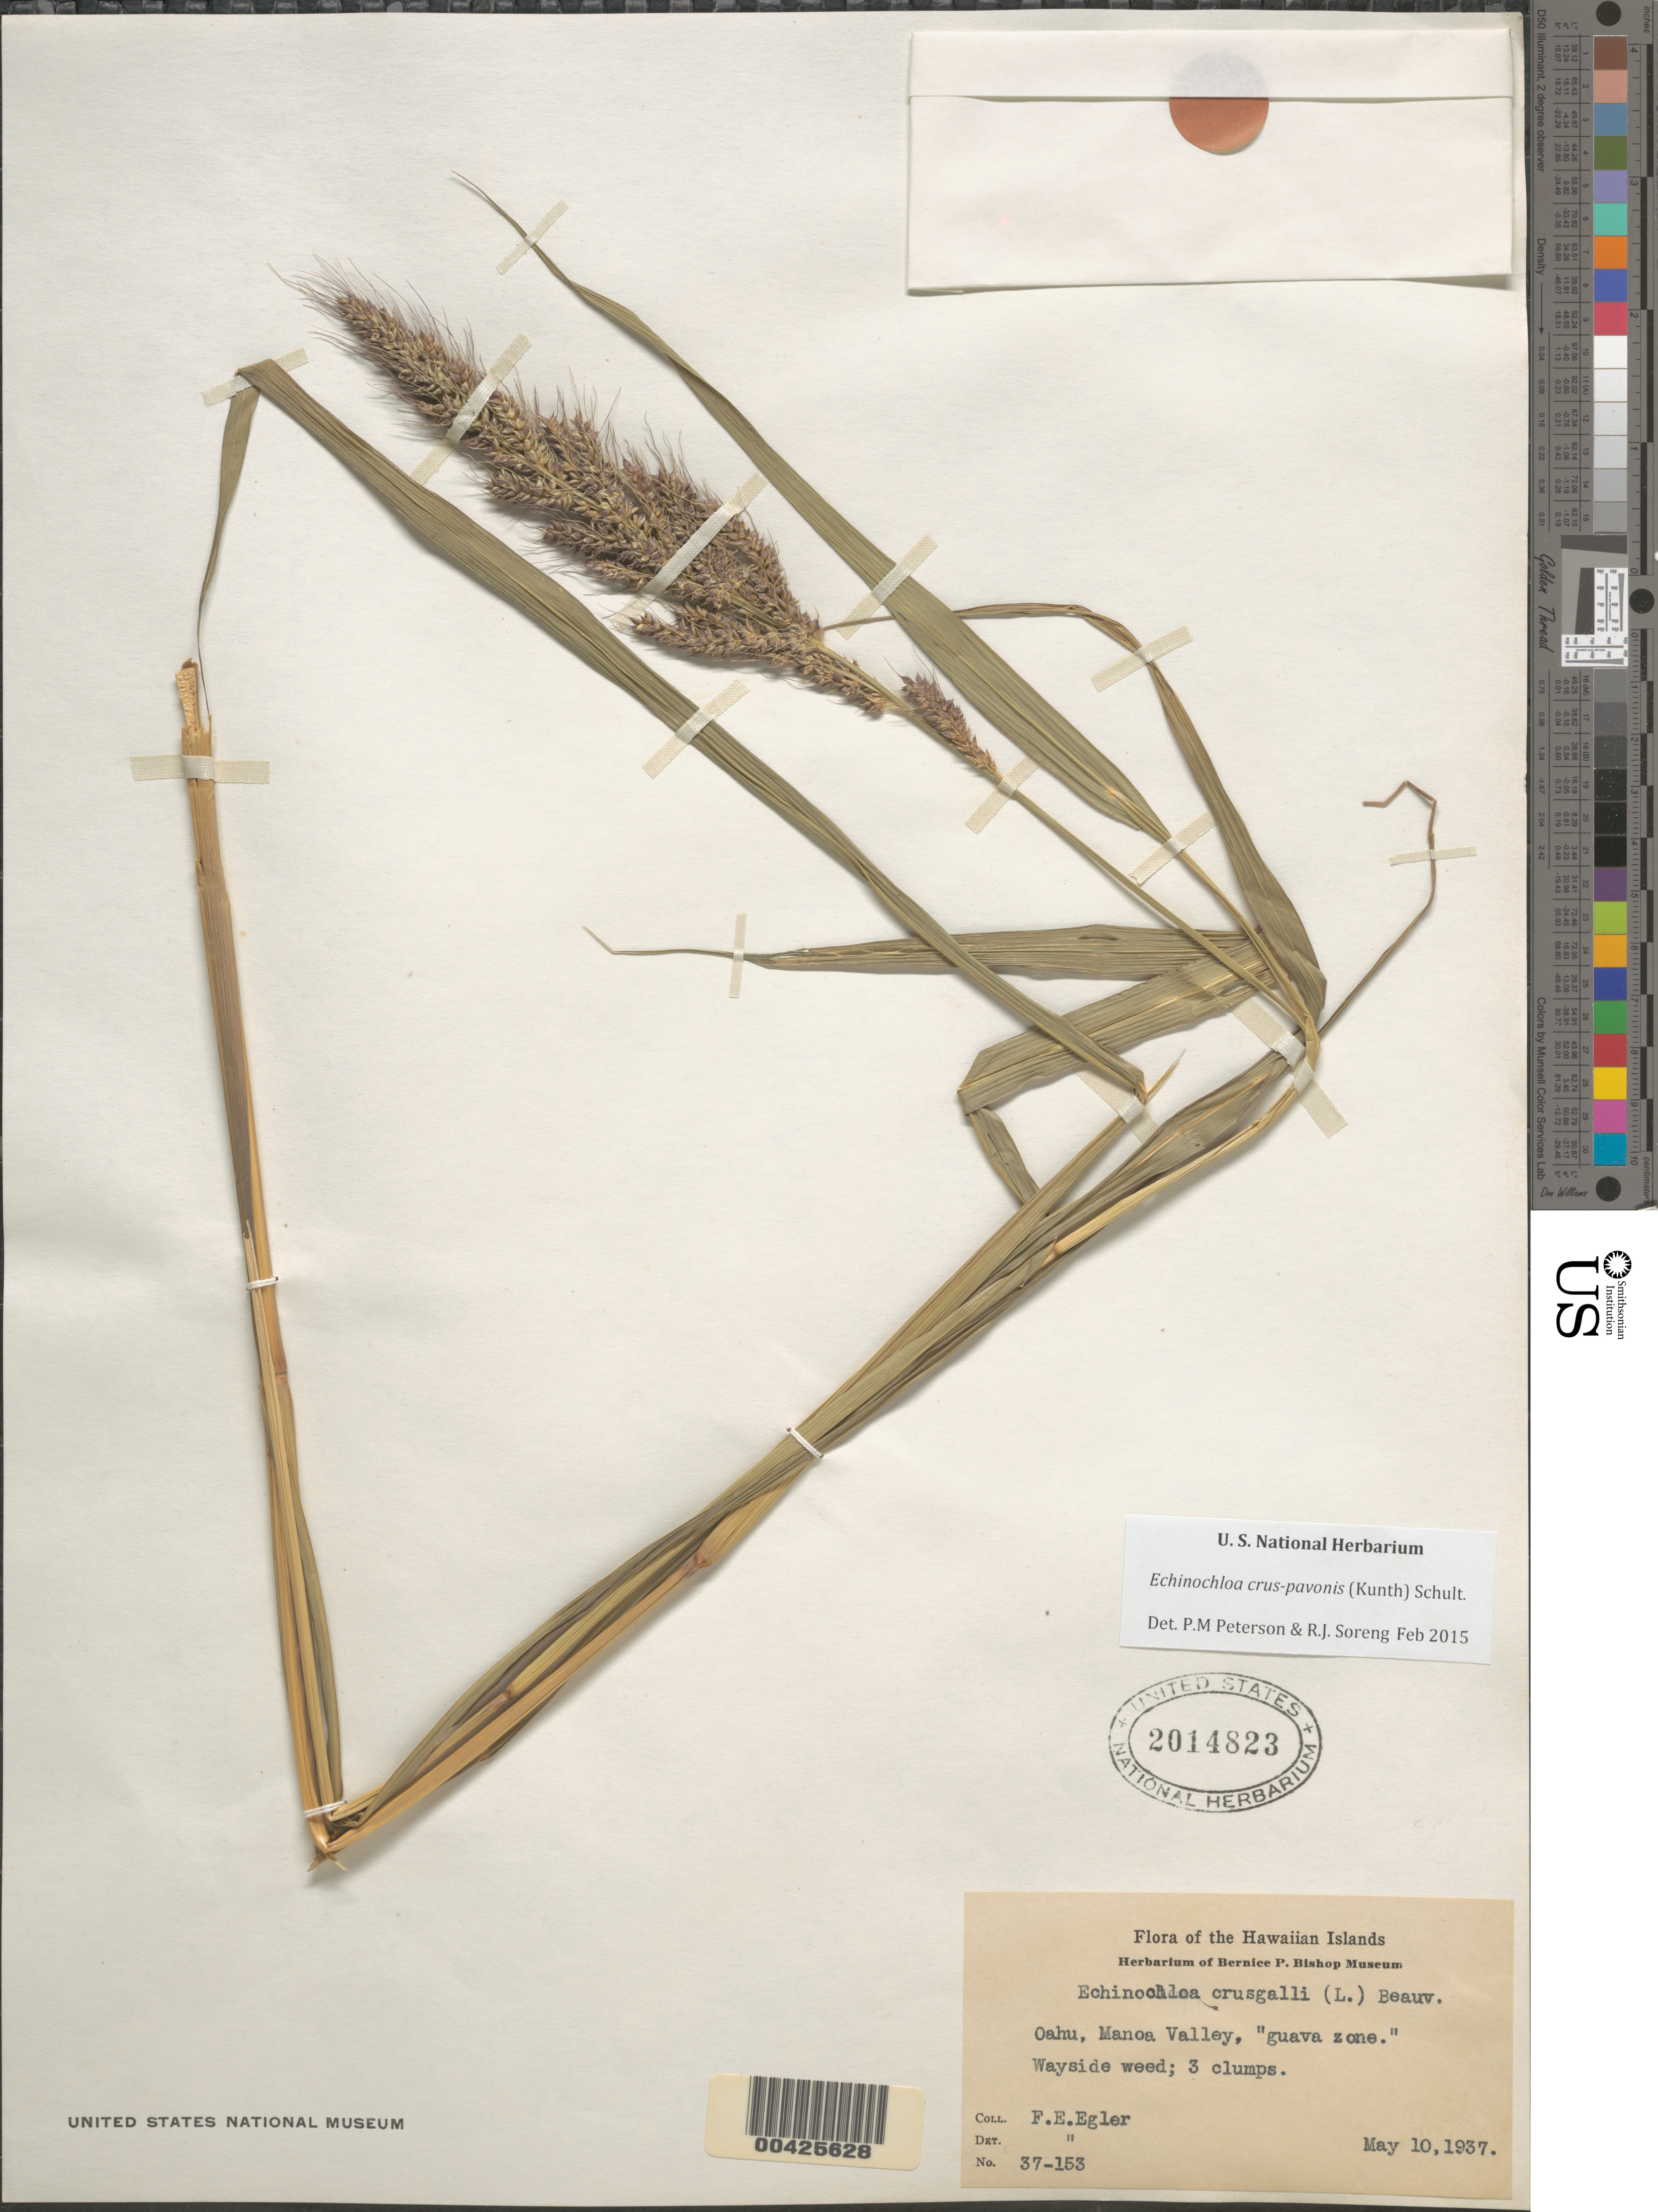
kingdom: Plantae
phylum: Tracheophyta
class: Liliopsida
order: Poales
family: Poaceae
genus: Echinochloa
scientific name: Echinochloa crus-galli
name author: (L.) P. Beauv.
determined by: Wagner, W. L., (BOT), Smithsonian Institution - National Museum of Natural History (UNITED STATES)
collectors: F. Egler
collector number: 37-153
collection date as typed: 10 May 1937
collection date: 1937-05-10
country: United States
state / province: Hawaii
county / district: Honolulu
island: Oahu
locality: Manoa Valley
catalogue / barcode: US 2014823